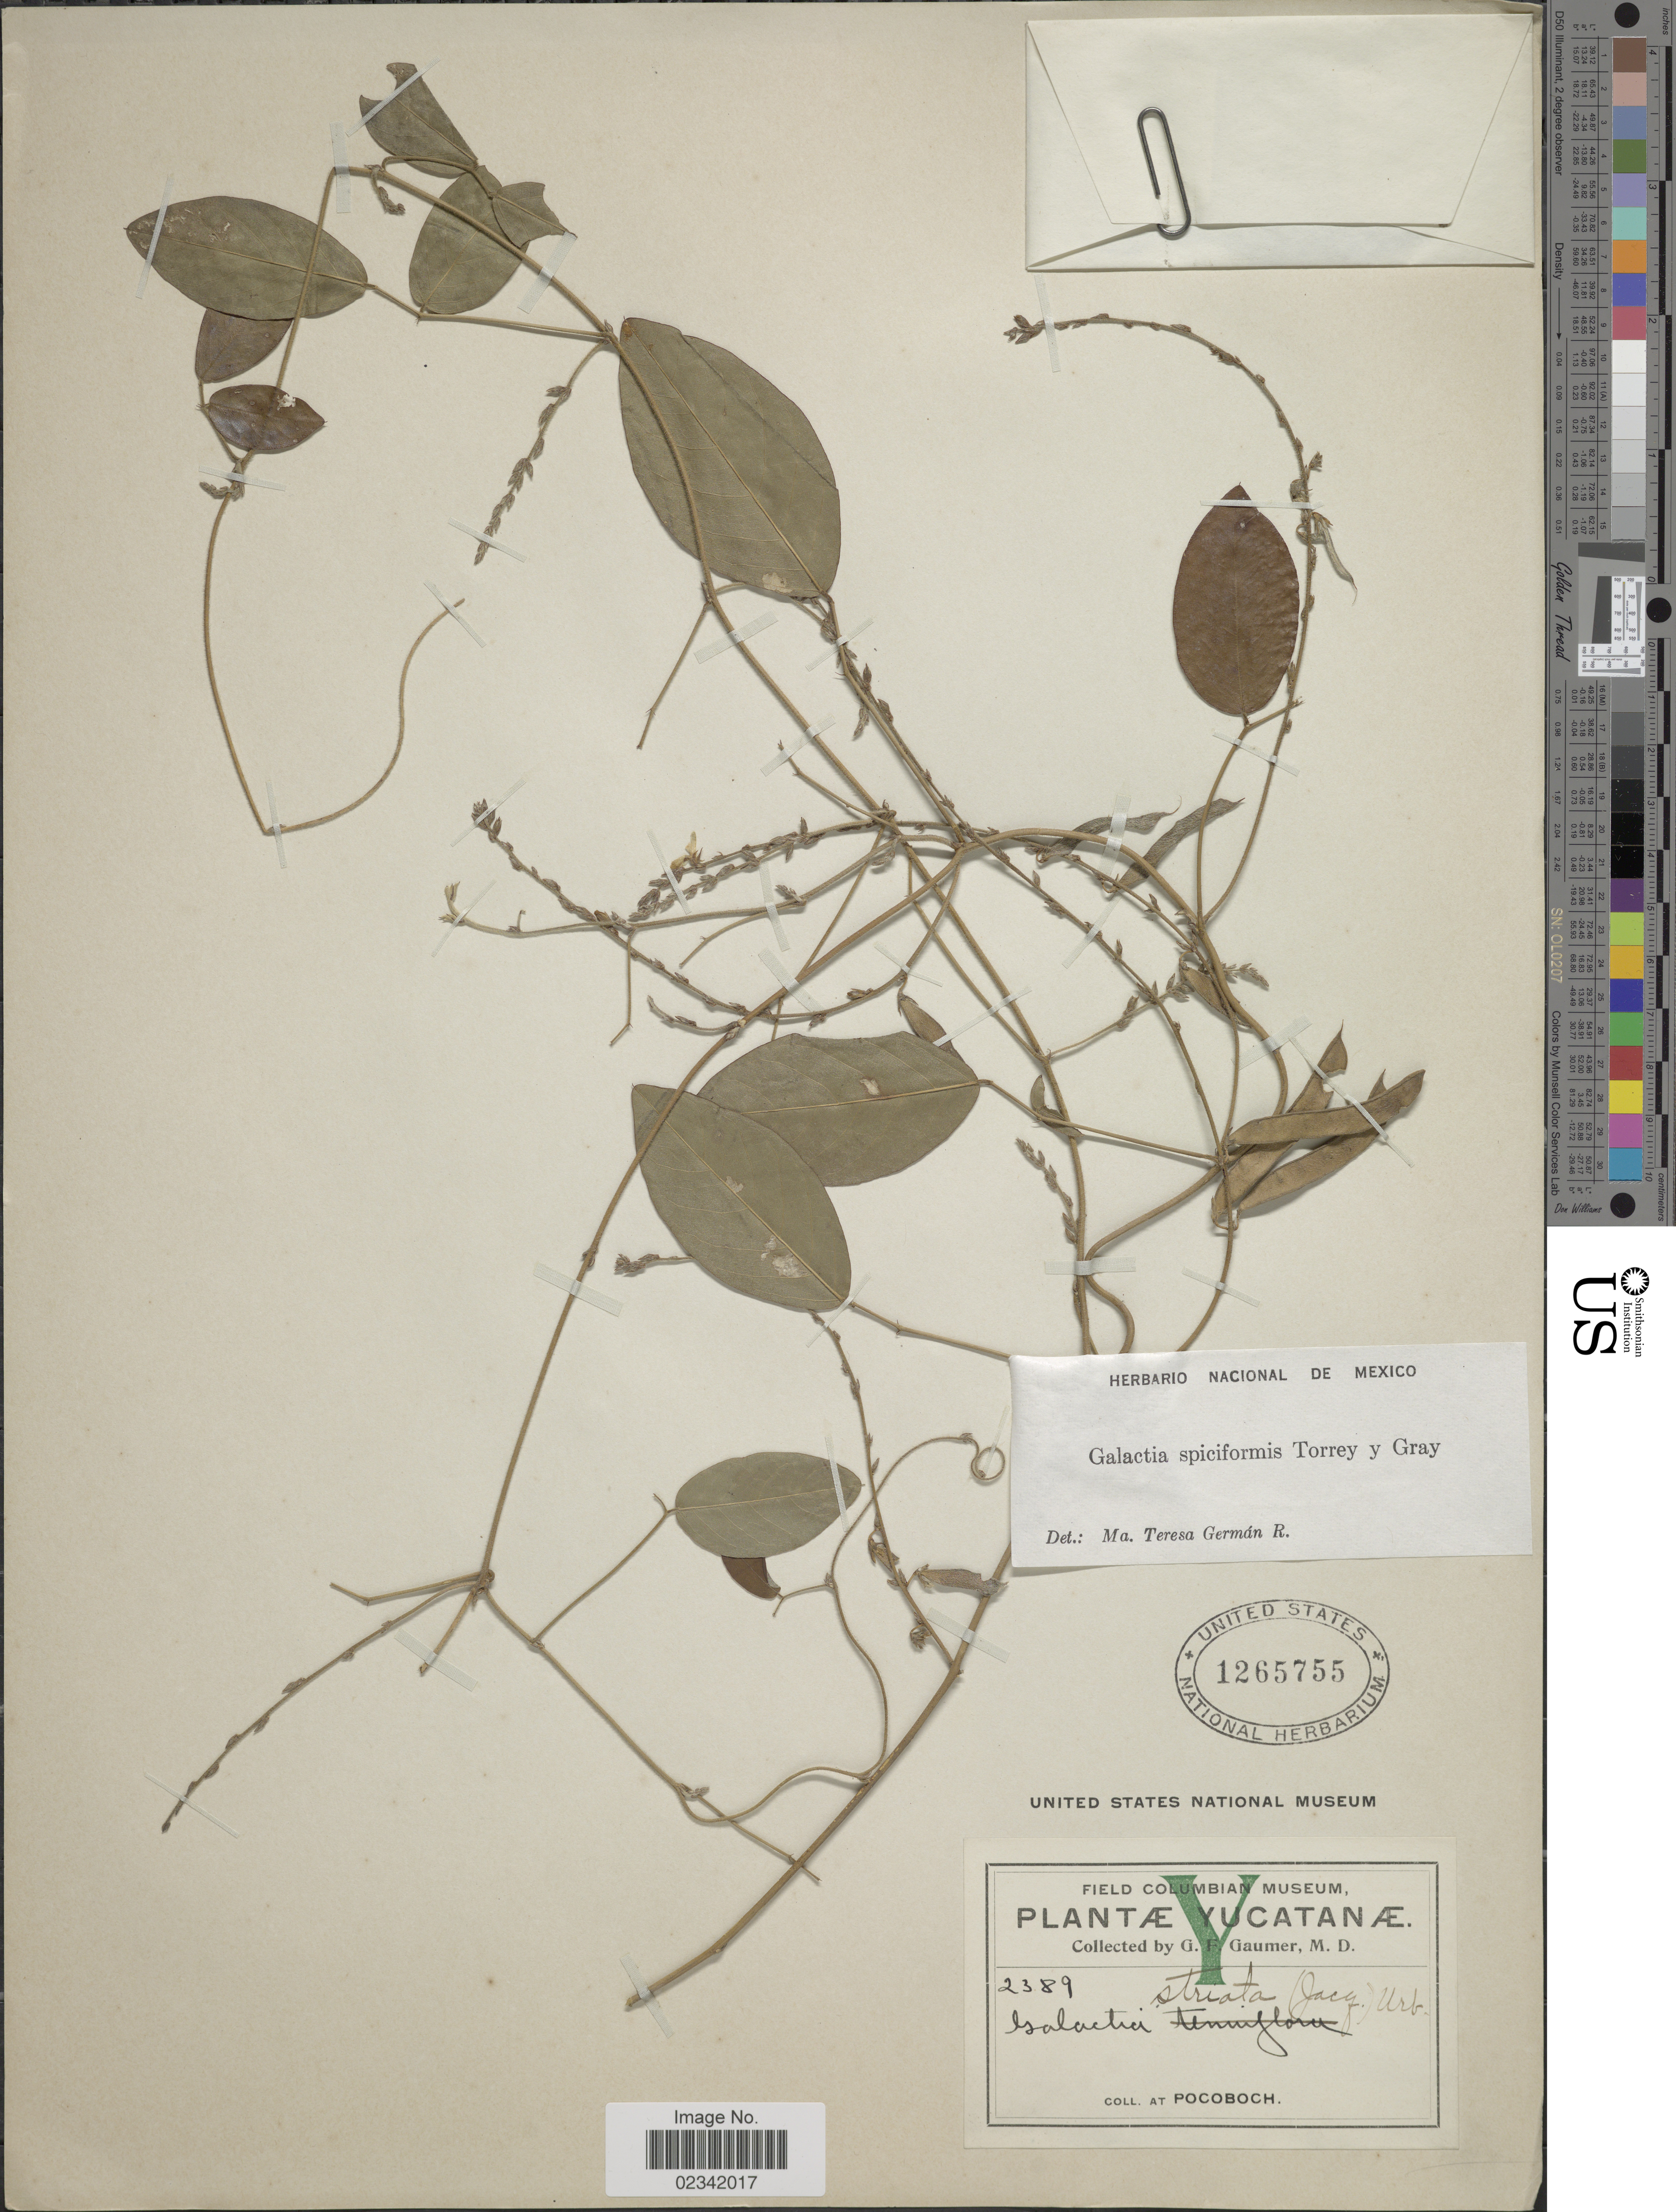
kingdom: Plantae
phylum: Tracheophyta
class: Magnoliopsida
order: Fabales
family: Fabaceae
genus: Galactia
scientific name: Galactia spiciformis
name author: Torr. & A. Gray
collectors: G. F. Gaumer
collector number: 2389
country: Mexico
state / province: Yucatán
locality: Yucatanae, At Pocoboch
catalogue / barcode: US 1265755